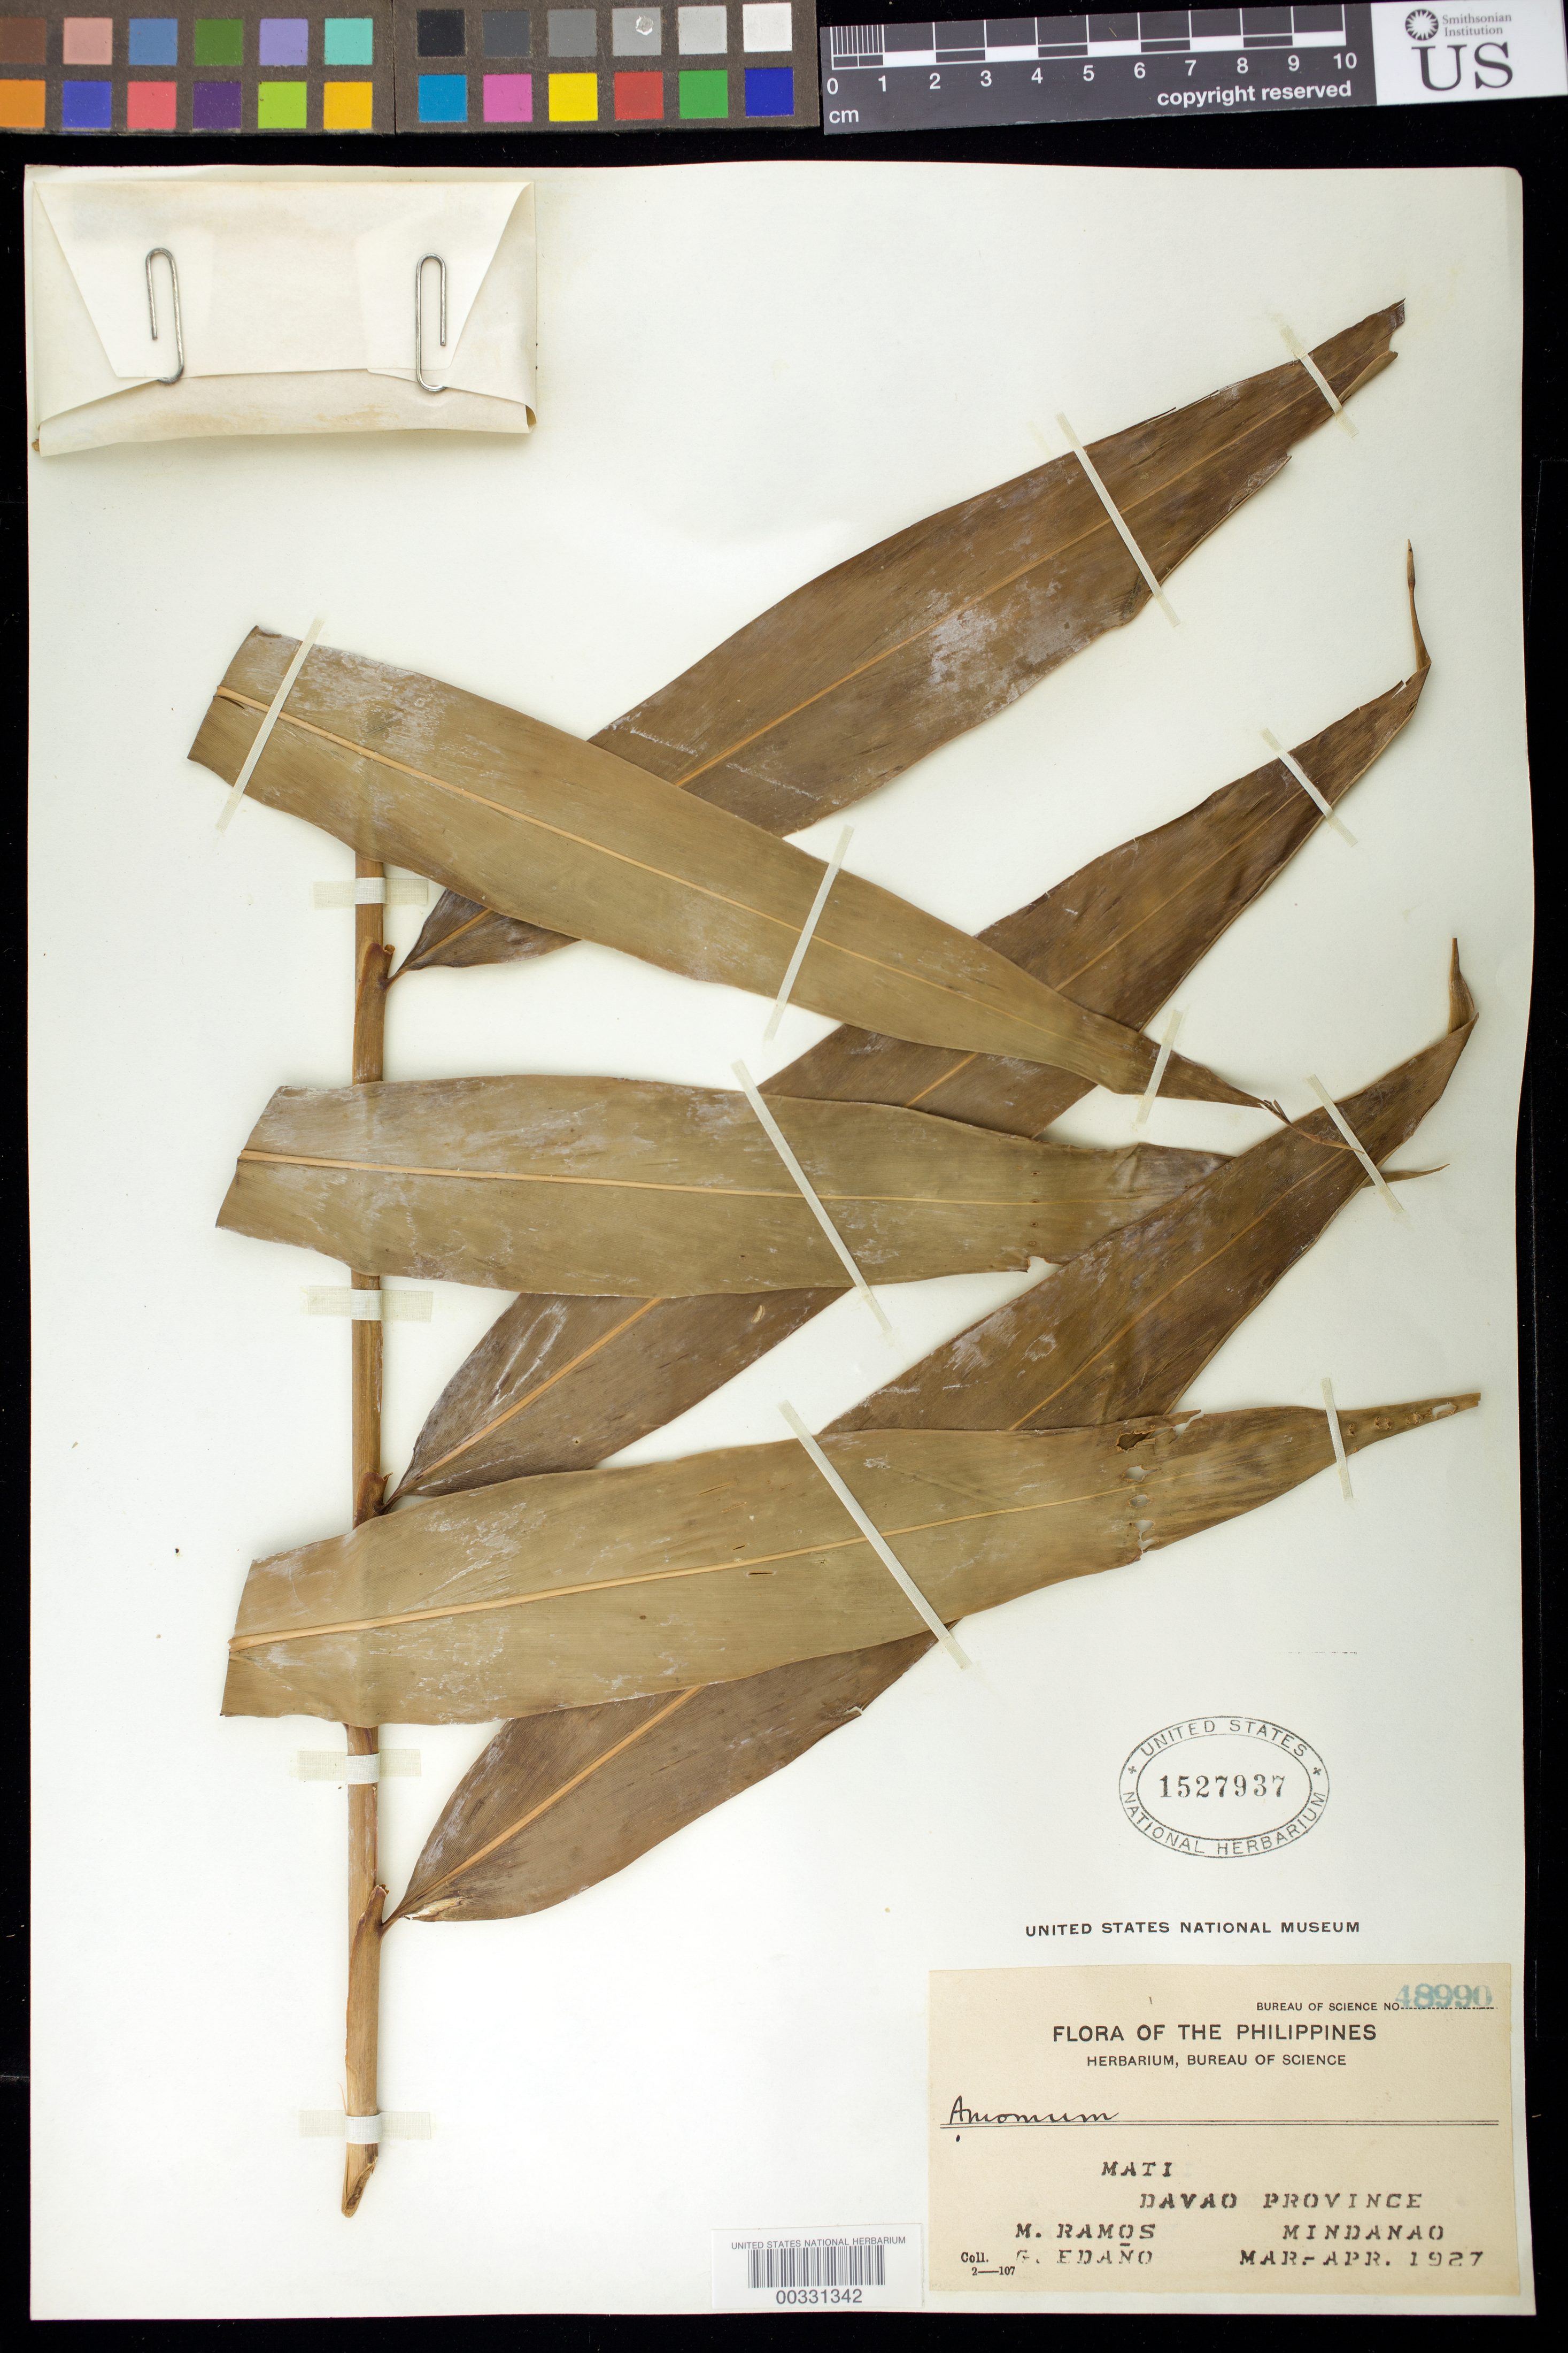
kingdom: Plantae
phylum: Tracheophyta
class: Liliopsida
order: Zingiberales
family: Zingiberaceae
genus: Amomum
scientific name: Amomum sp.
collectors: M. Ramos & G. E. Edaño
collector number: Bur. Sci. 48990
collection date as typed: Mar 1927 to -- Apr 1927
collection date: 1927-03/1927-04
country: Philippines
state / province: Davao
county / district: Davao del Sur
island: Mindanao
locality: Mati, Davao prov.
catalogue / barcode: US 1527937